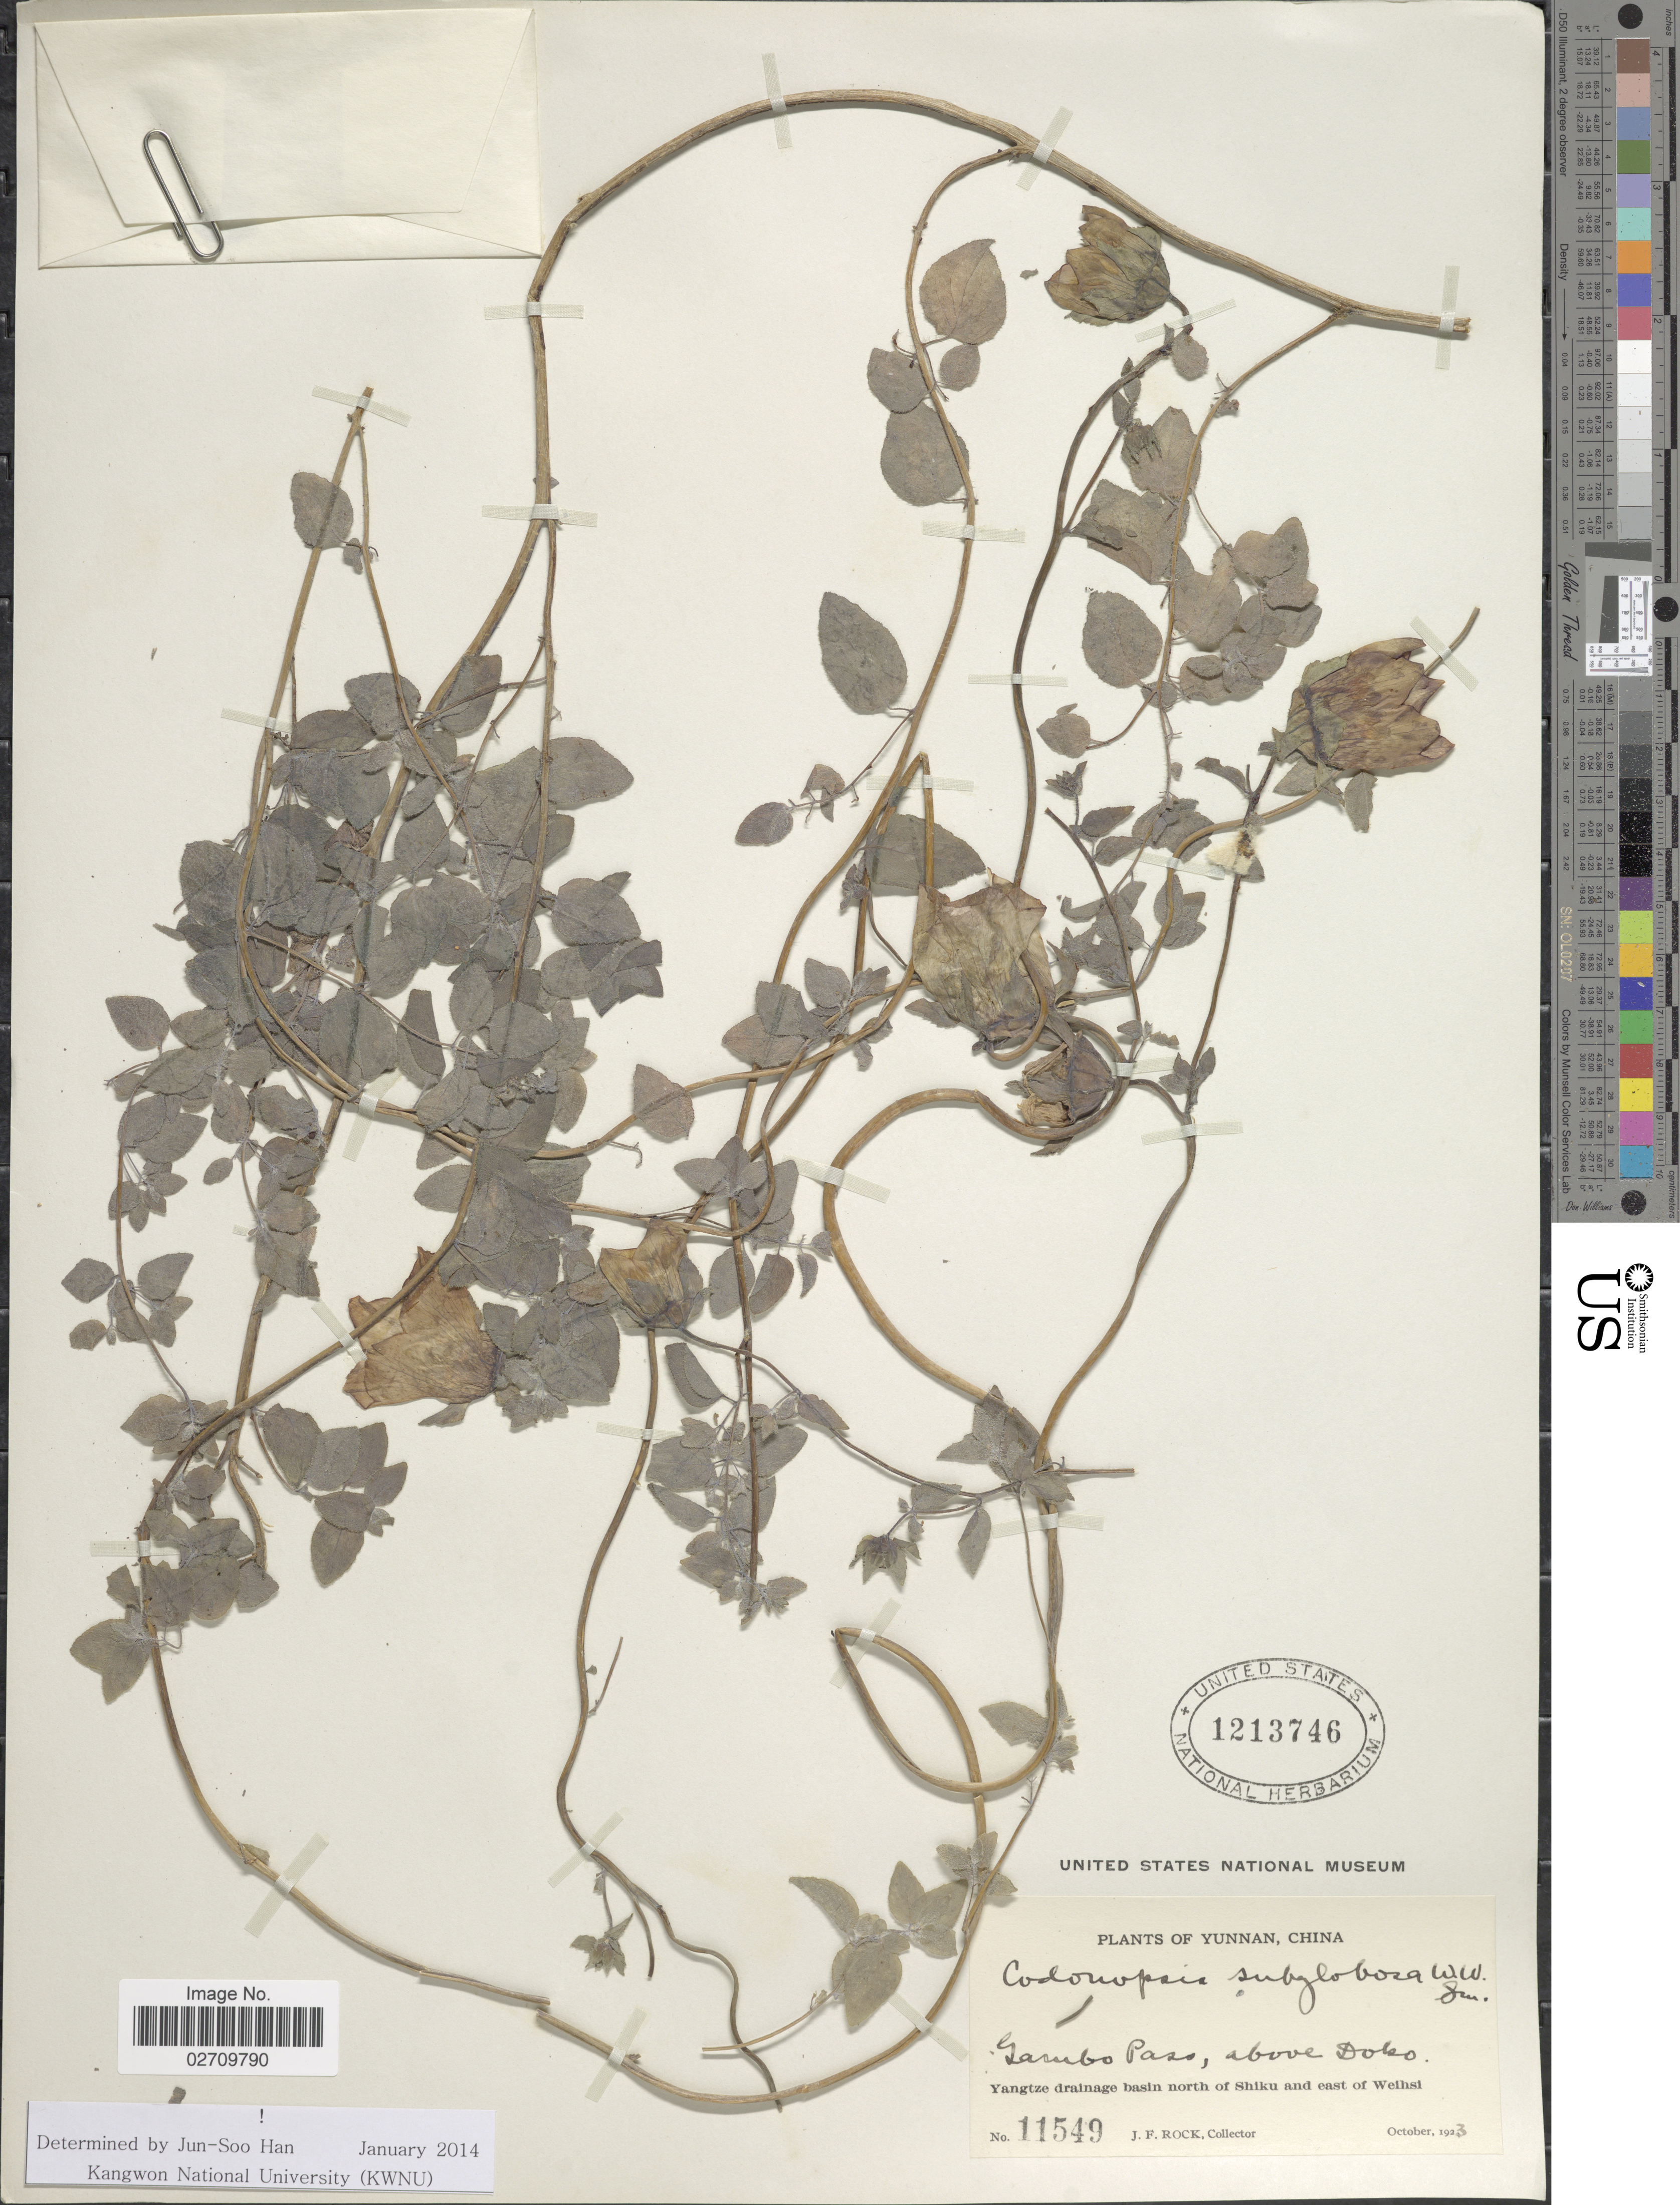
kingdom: Plantae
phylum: Tracheophyta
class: Magnoliopsida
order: Asterales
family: Campanulaceae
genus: Codonopsis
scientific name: Codonopsis subglobosa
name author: W.W. Sm.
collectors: J. F. Rock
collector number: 11549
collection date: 1923-10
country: China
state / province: Yunnan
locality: Gambo Pass, above Doko, Yangtze drainage basin north of Shiku and east of Weihsi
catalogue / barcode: US 1213746